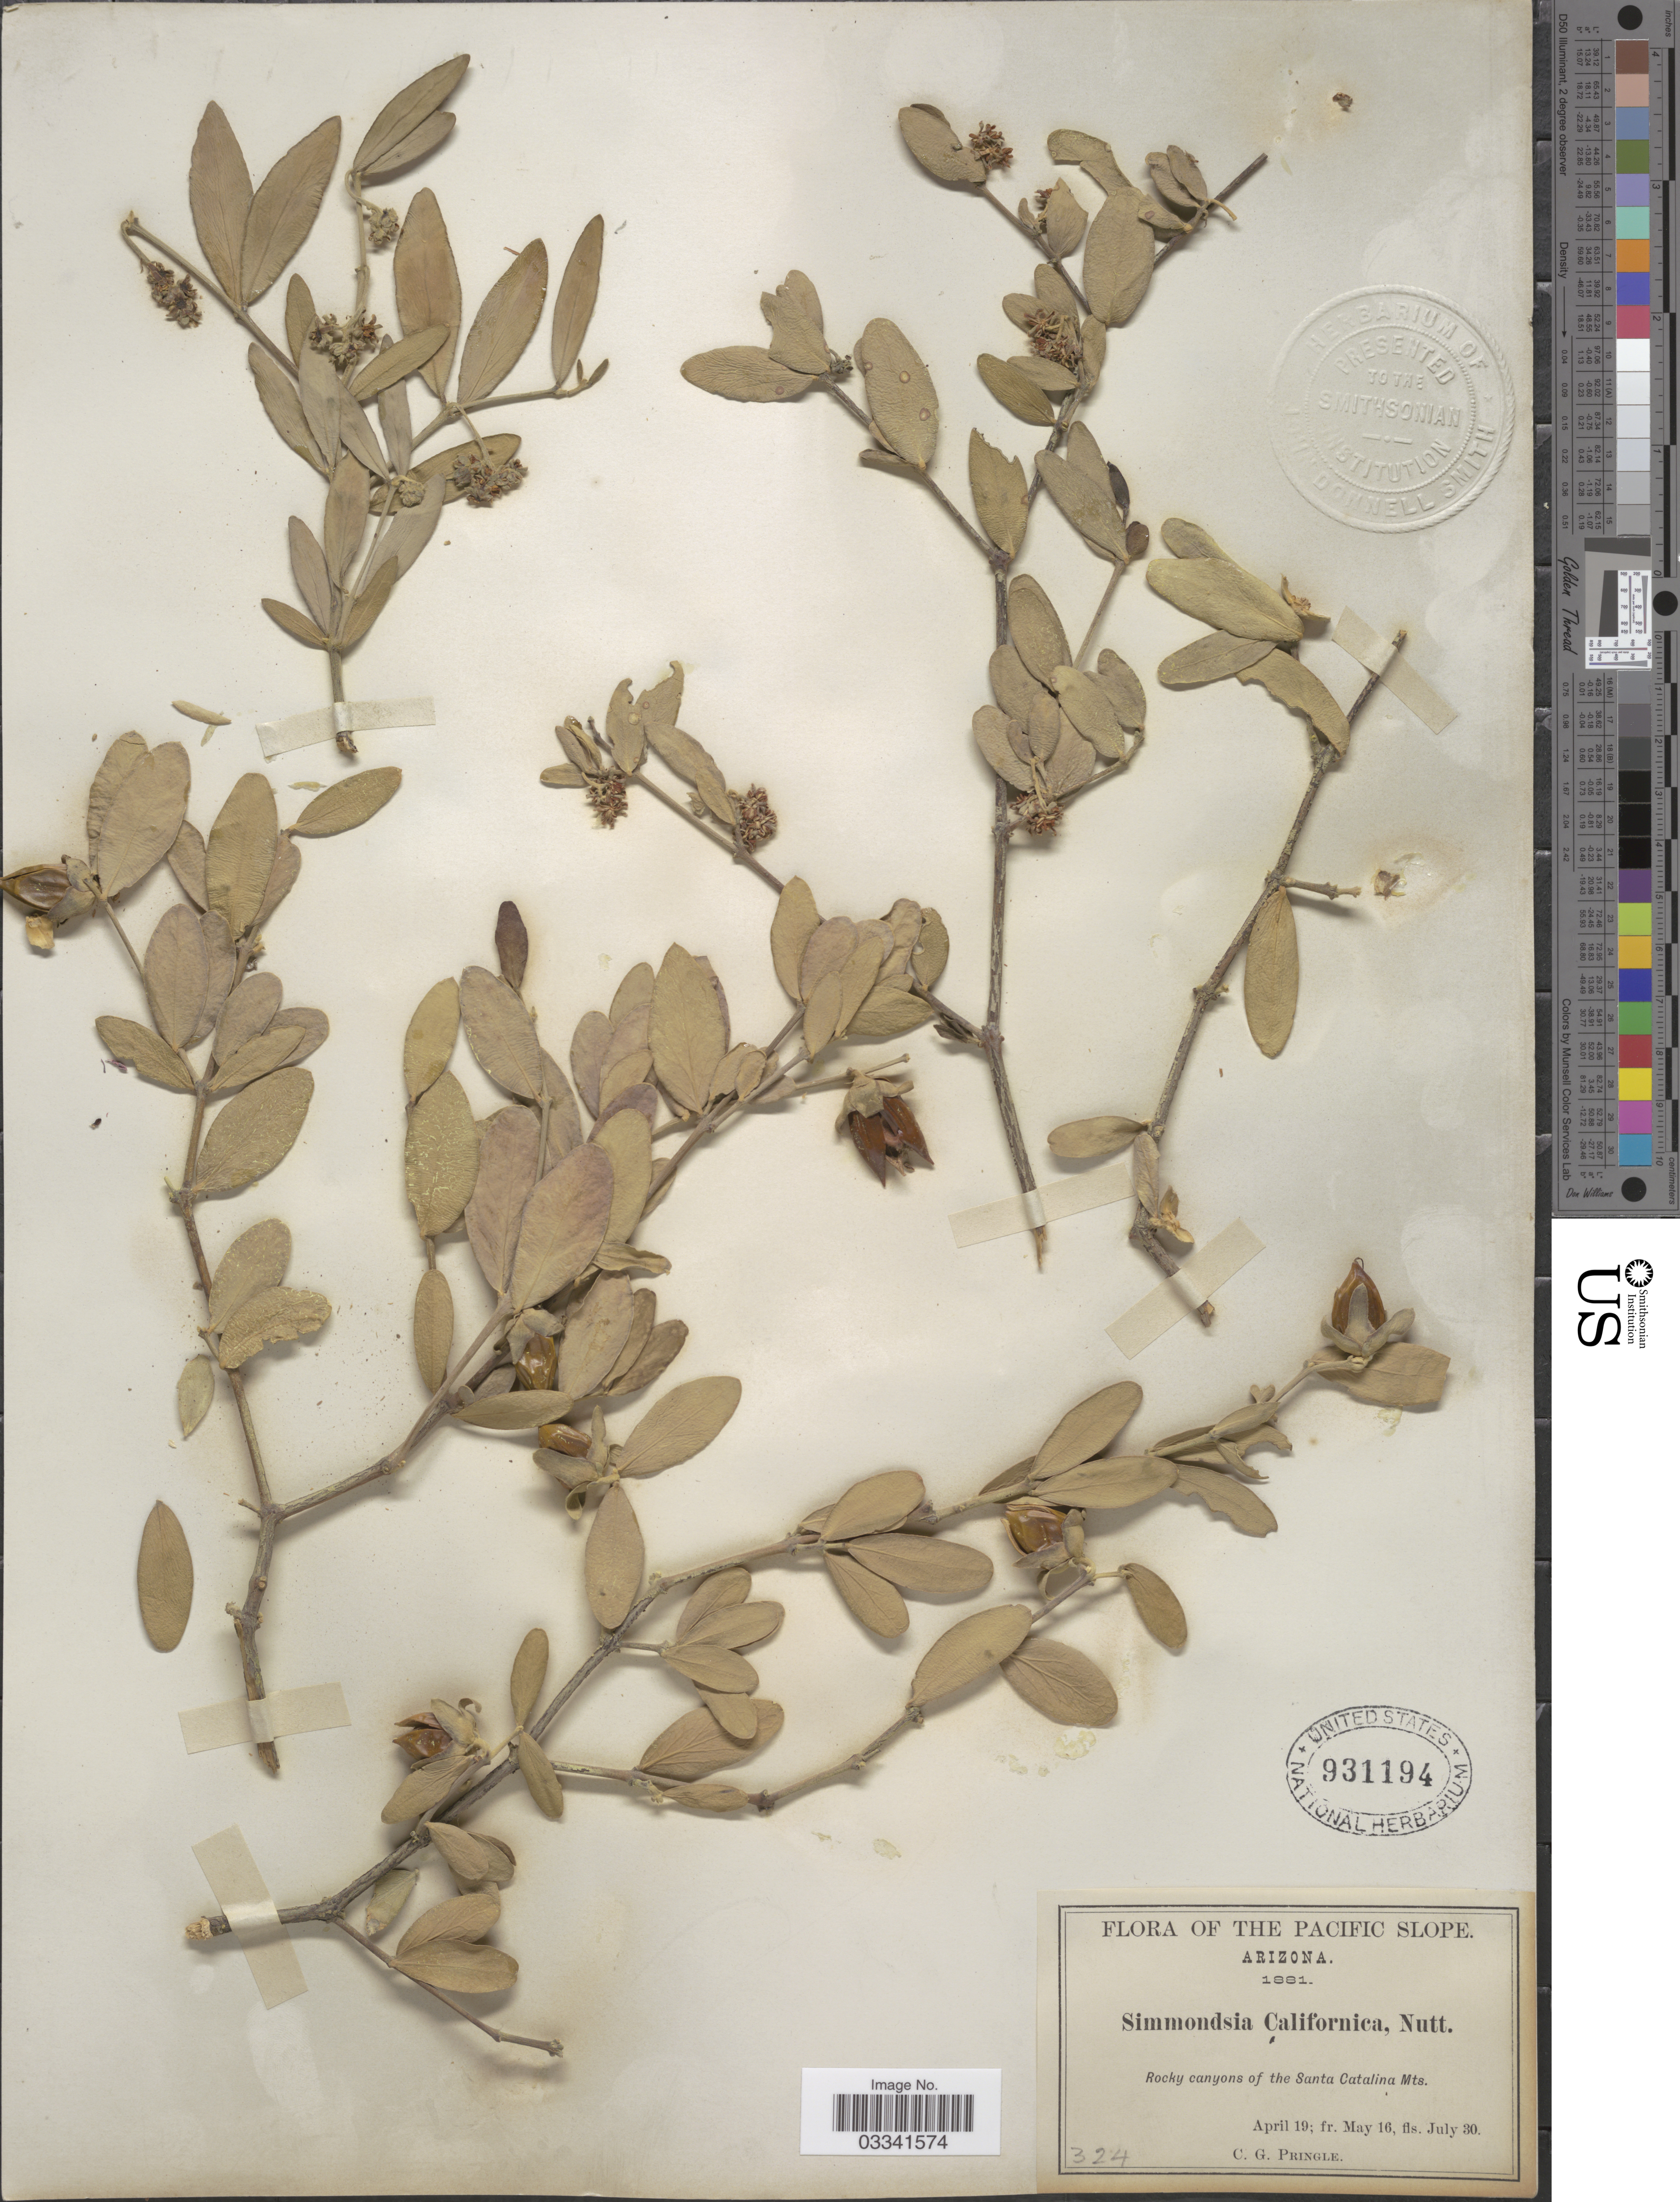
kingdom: Plantae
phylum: Tracheophyta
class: Magnoliopsida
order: Caryophyllales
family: Simmondsiaceae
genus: Simmondsia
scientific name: Simmondsia chinensis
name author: (Link) C.K. Schneid.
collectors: C. G. Pringle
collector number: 324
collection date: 1881-04-19/1881-07-30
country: United States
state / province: Arizona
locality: The Pacific Slope. Rocky canyons of the Santa Catalina Mts.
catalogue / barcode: US 931194